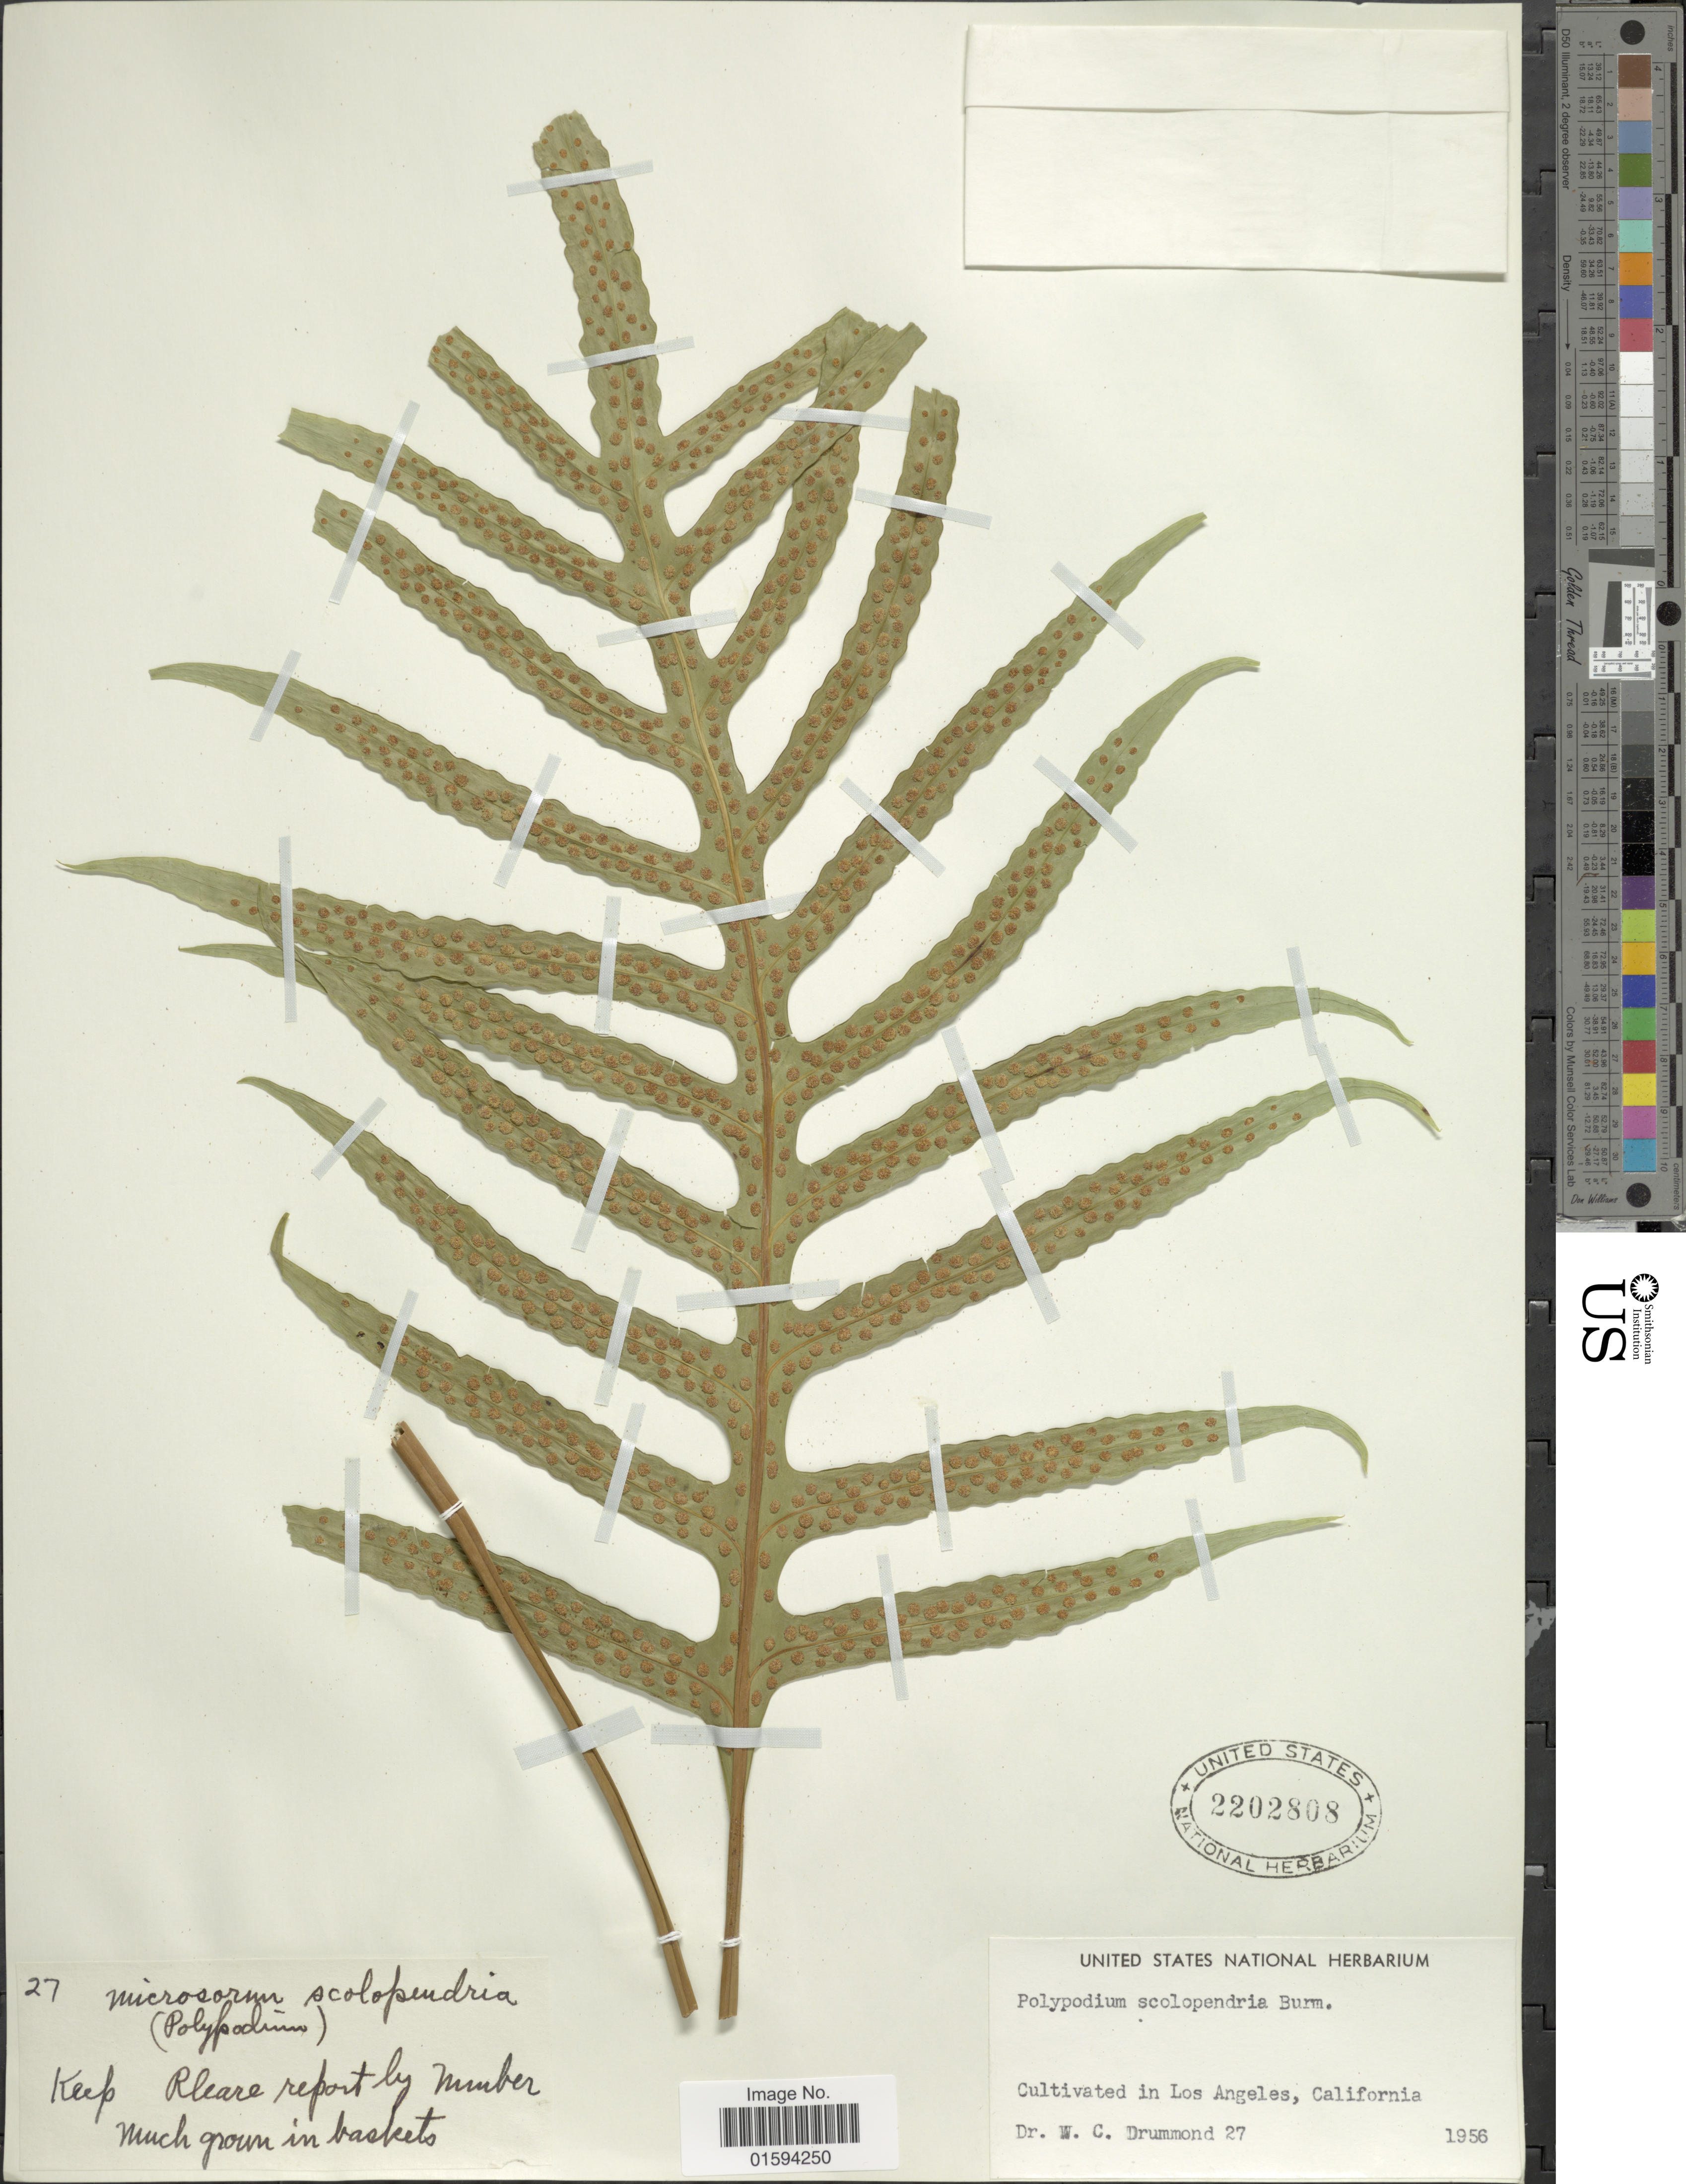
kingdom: Plantae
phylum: Tracheophyta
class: Polypodiopsida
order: Polypodiales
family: Polypodiaceae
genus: Polypodium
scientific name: Polypodium scolopendria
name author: Burm. f.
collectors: W. Drummond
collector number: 27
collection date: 1956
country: United States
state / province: California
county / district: Los Angeles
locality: In Los Angeles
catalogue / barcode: US 2202808